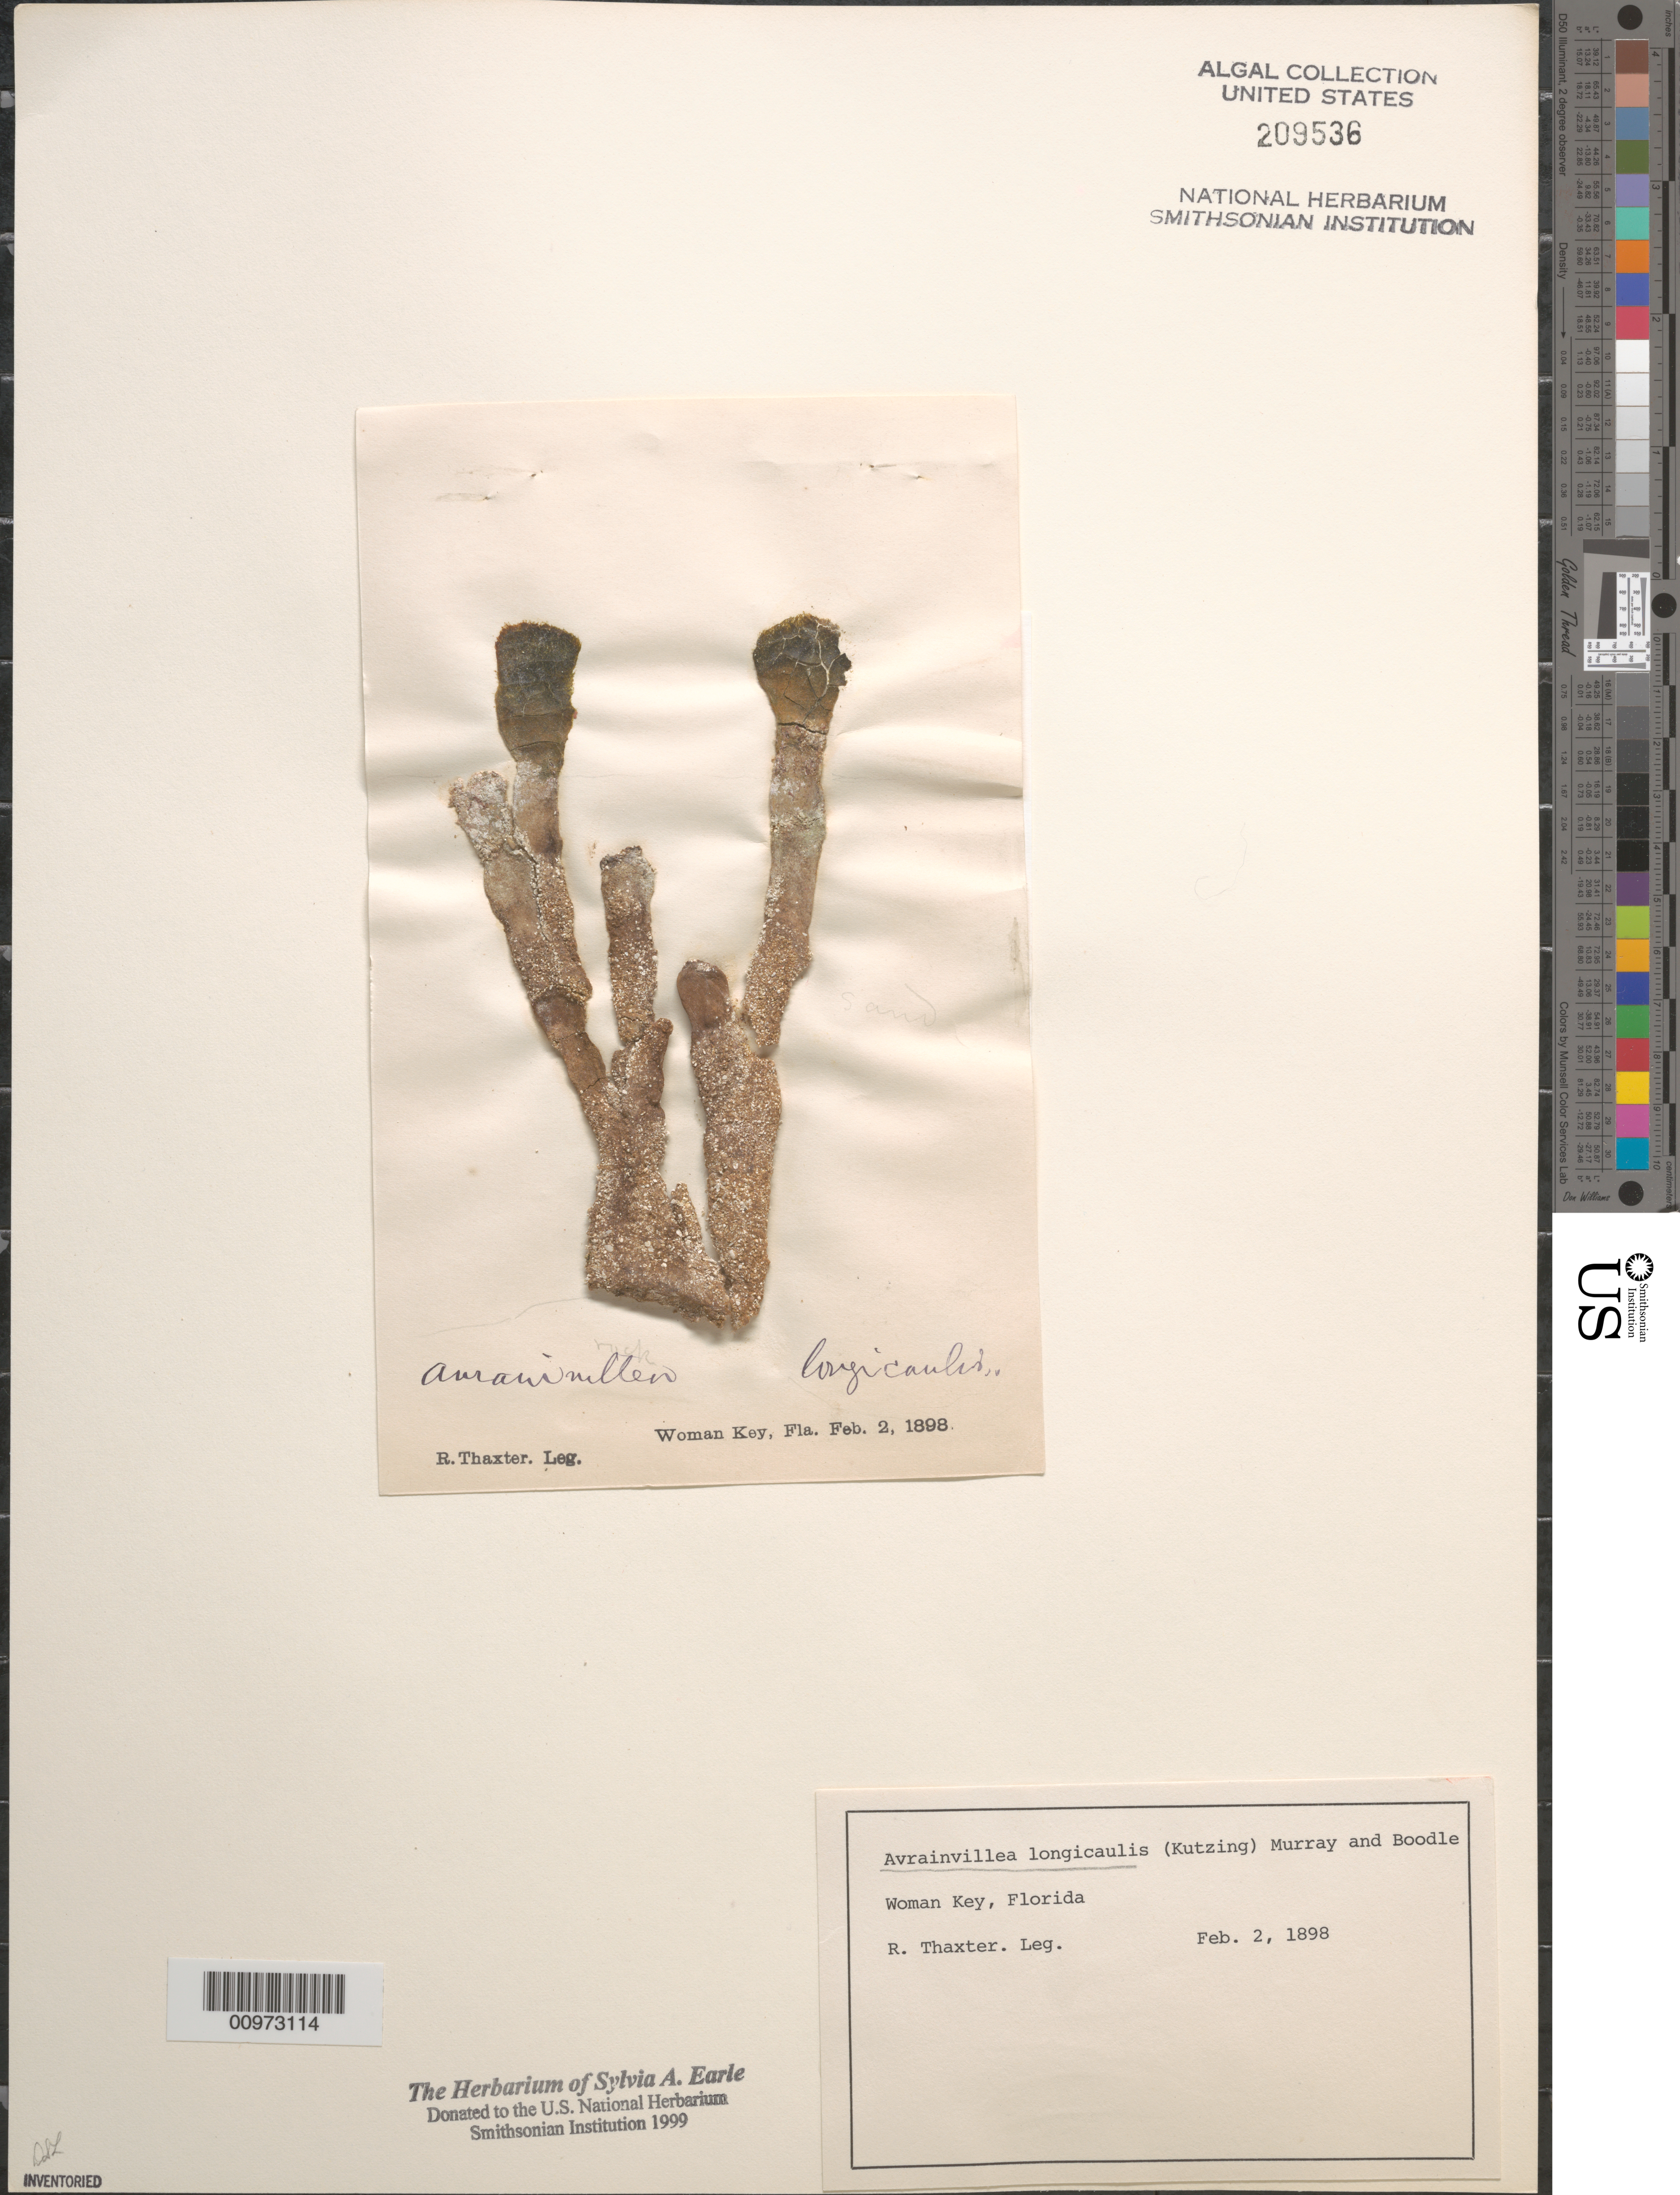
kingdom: Plantae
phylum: Chlorophyta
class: Ulvophyceae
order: Bryopsidales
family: Dichotomosiphonaceae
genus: Avrainvillea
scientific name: Avrainvillea longicaulis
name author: (Kütz.) G. Murray & Boodle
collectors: R. Thaxter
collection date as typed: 02 Feb 1898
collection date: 1898-02-02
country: United States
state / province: Florida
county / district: Monroe County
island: Woman Key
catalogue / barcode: US 209536